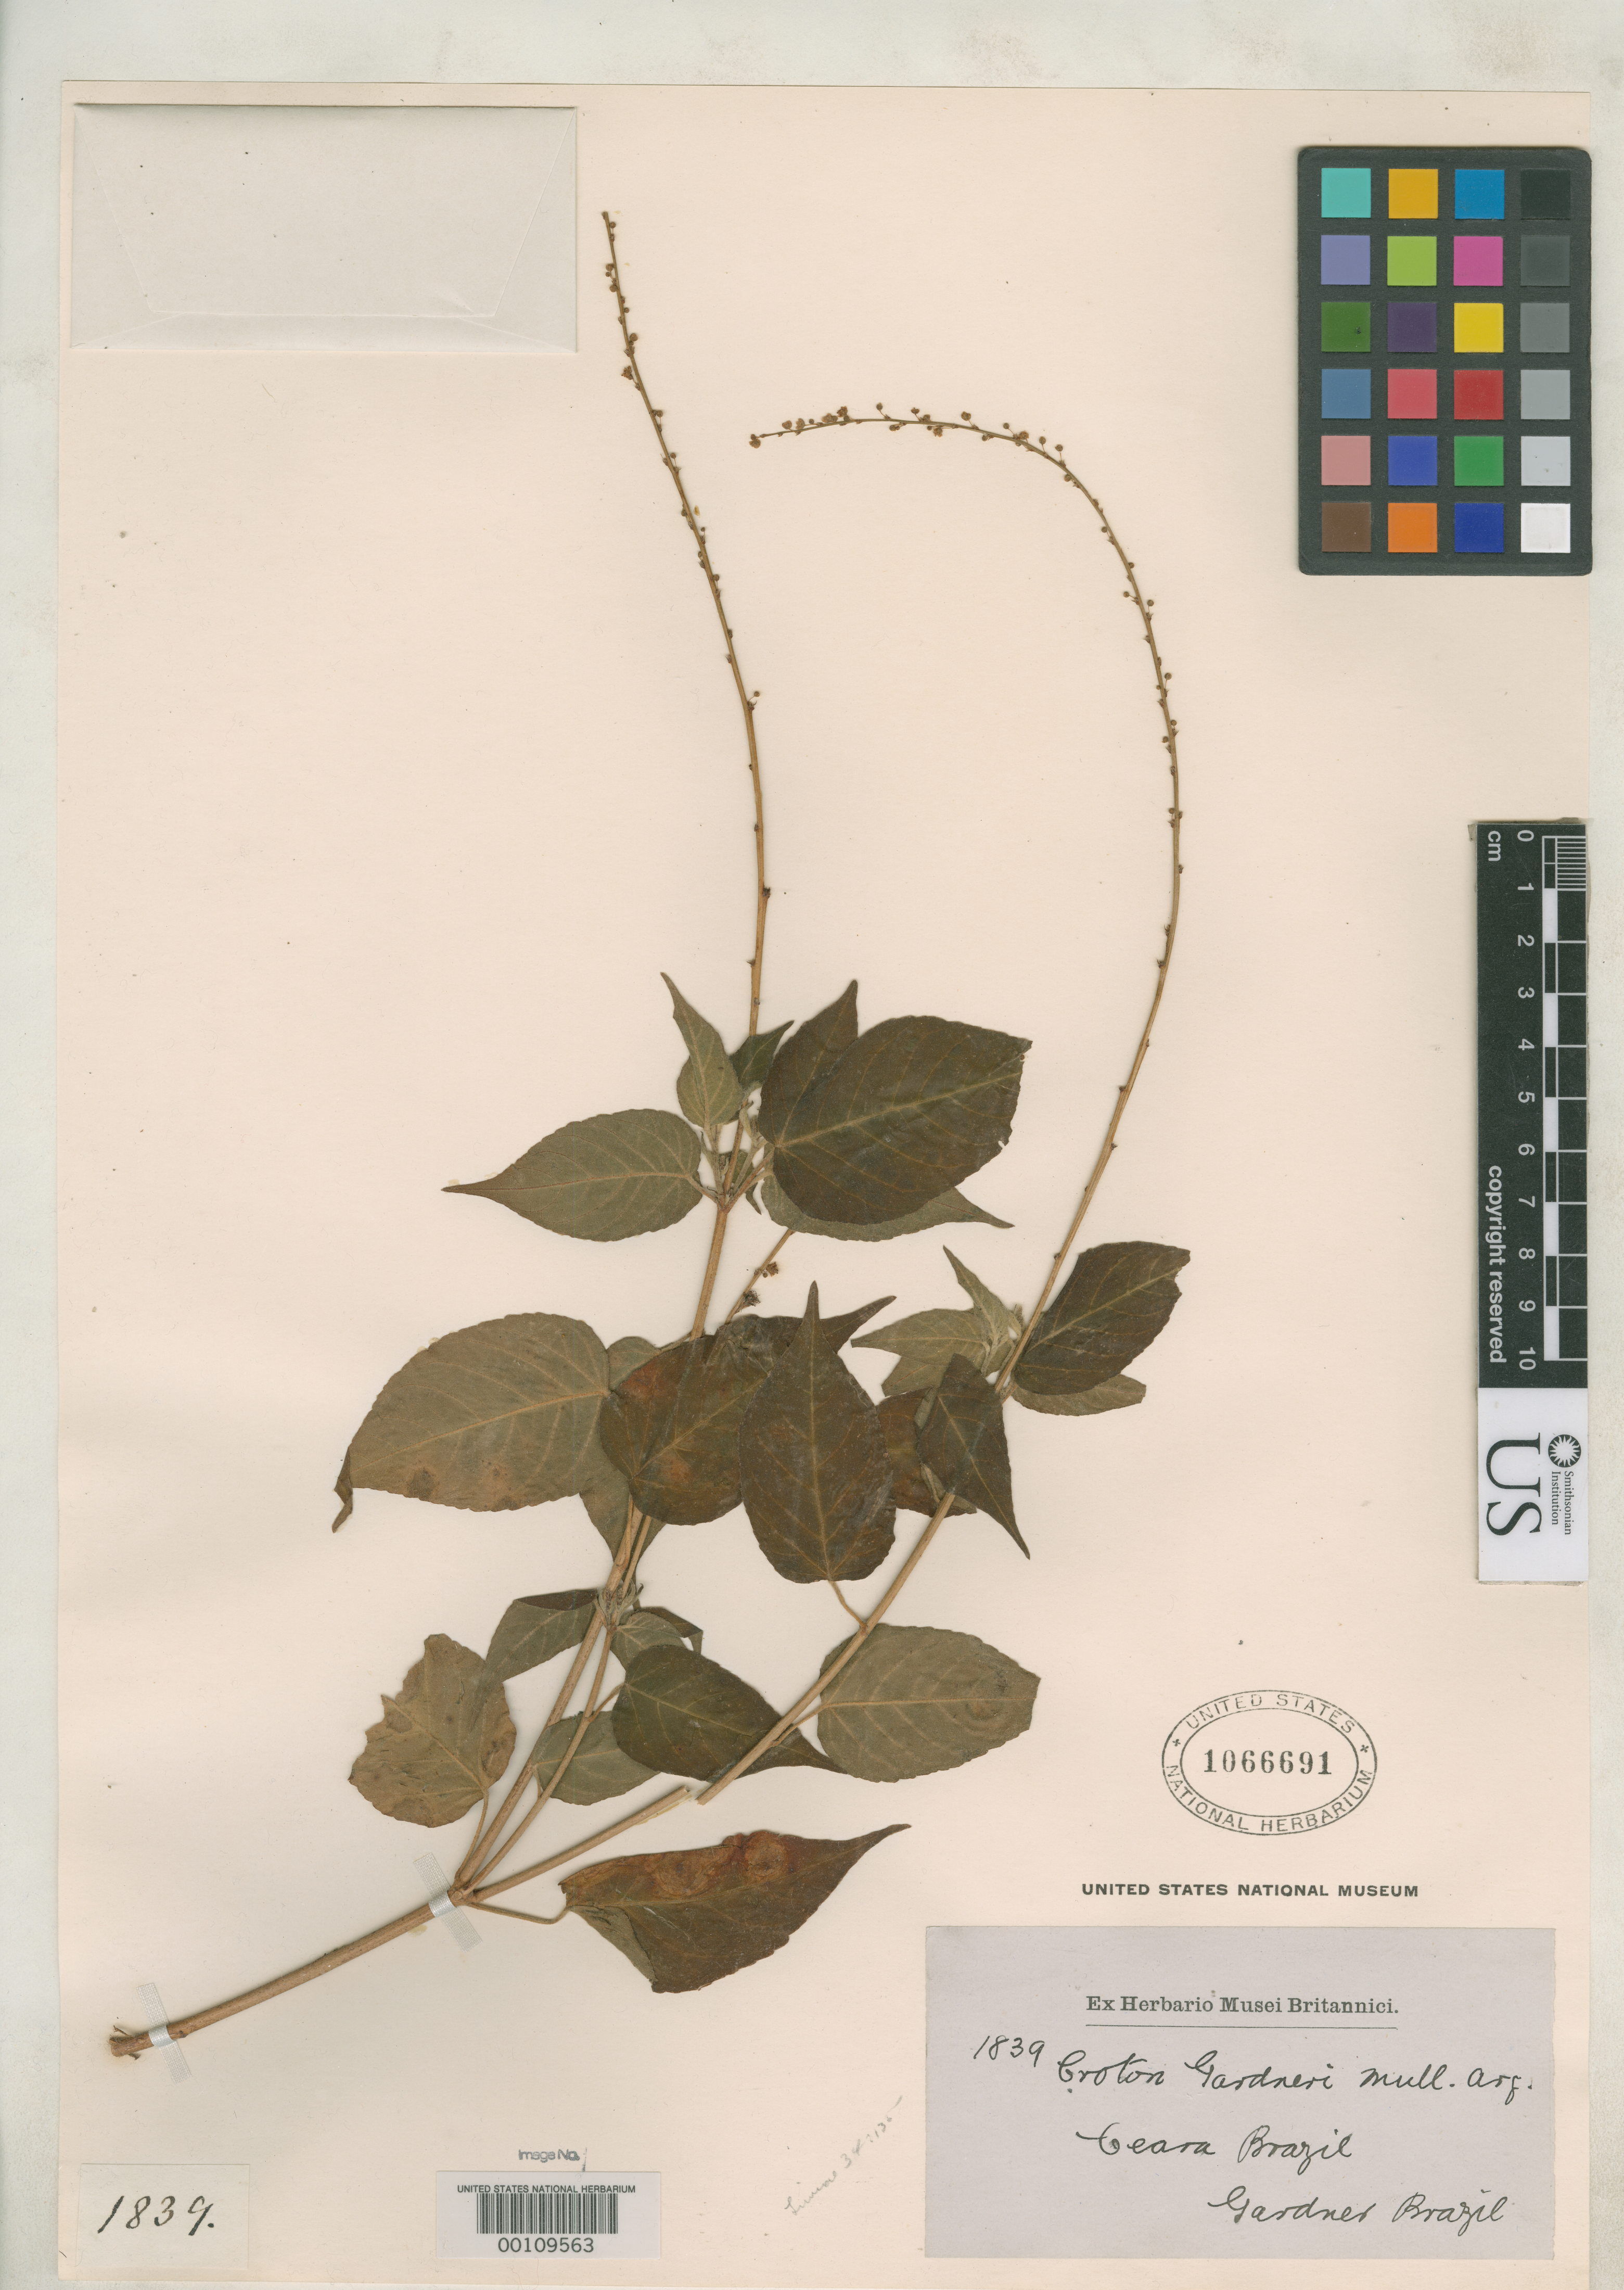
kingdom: Plantae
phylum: Tracheophyta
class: Magnoliopsida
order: Malpighiales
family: Euphorbiaceae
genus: Croton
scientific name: Croton gardneri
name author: Müll. Arg.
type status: Isosyntype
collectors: G. Gardner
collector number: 1839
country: Brazil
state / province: Ceará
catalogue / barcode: US 1066691